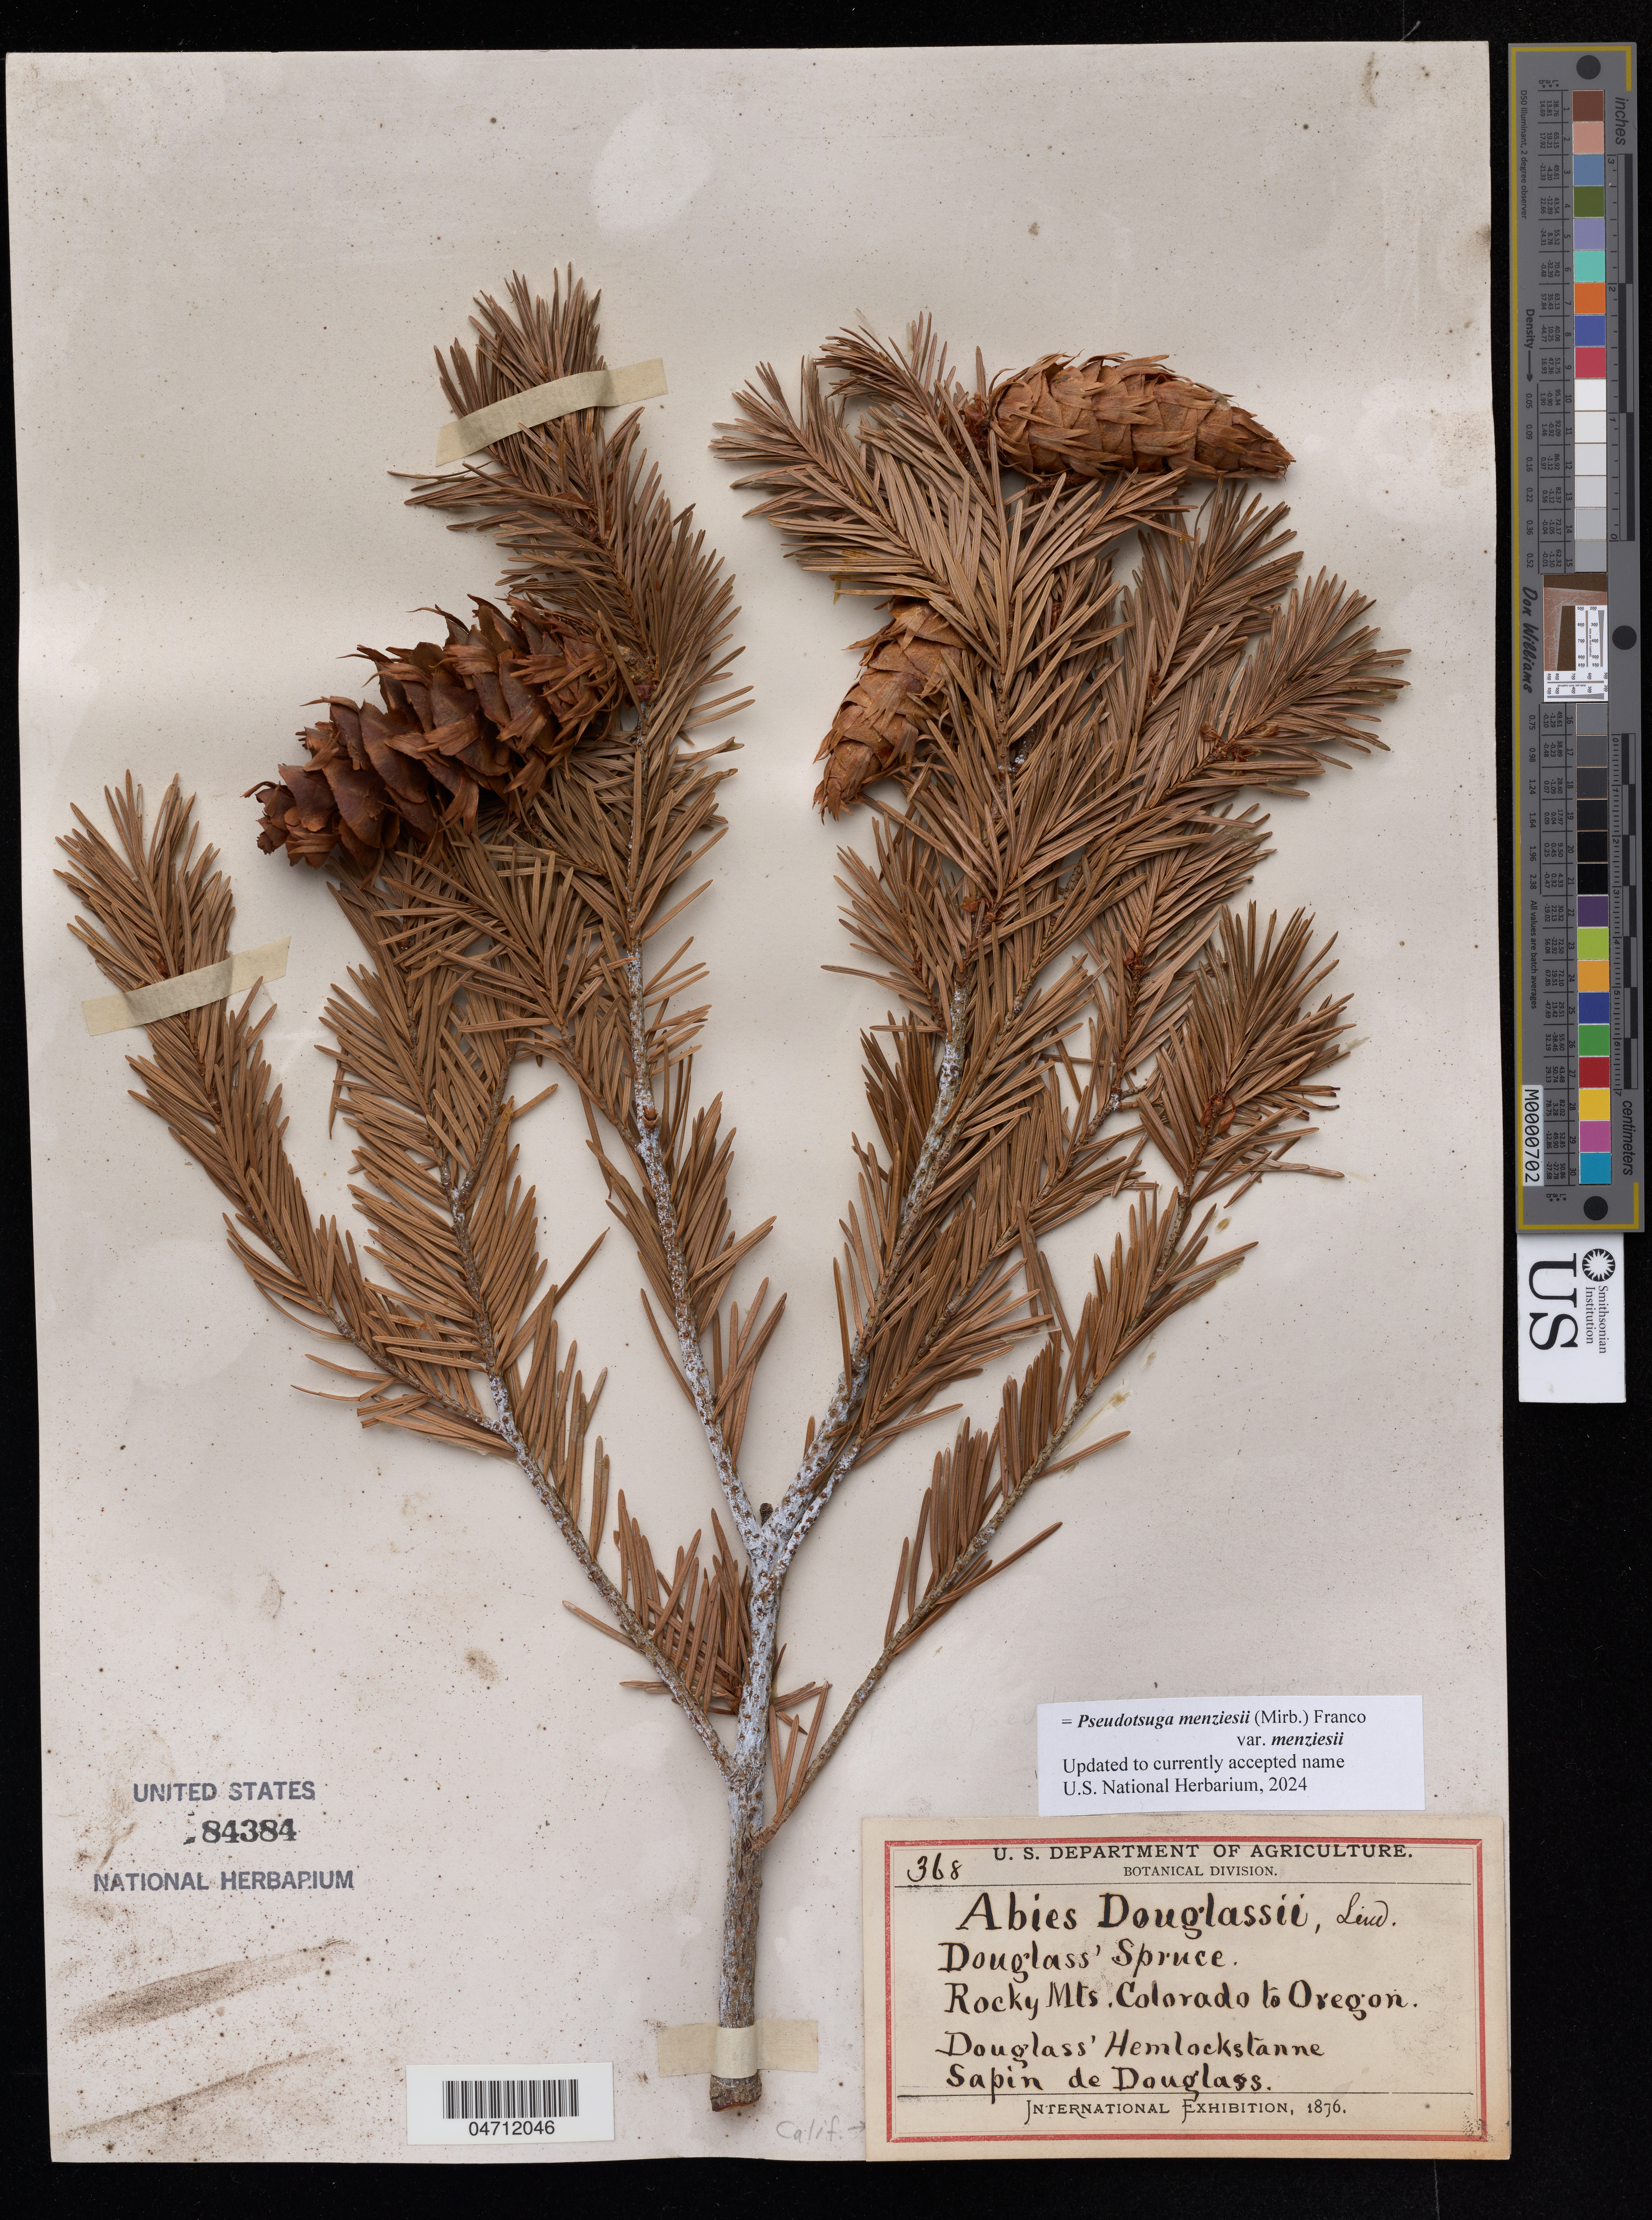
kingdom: Plantae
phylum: Tracheophyta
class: Pinopsida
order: Pinales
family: Pinaceae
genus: Pseudotsuga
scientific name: Pseudotsuga menziesii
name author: (Mirb.) Franco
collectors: J. Lemmon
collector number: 368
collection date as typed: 1875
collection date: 1875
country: United States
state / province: California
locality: Sierra Nevada Mountains.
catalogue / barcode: US 84384